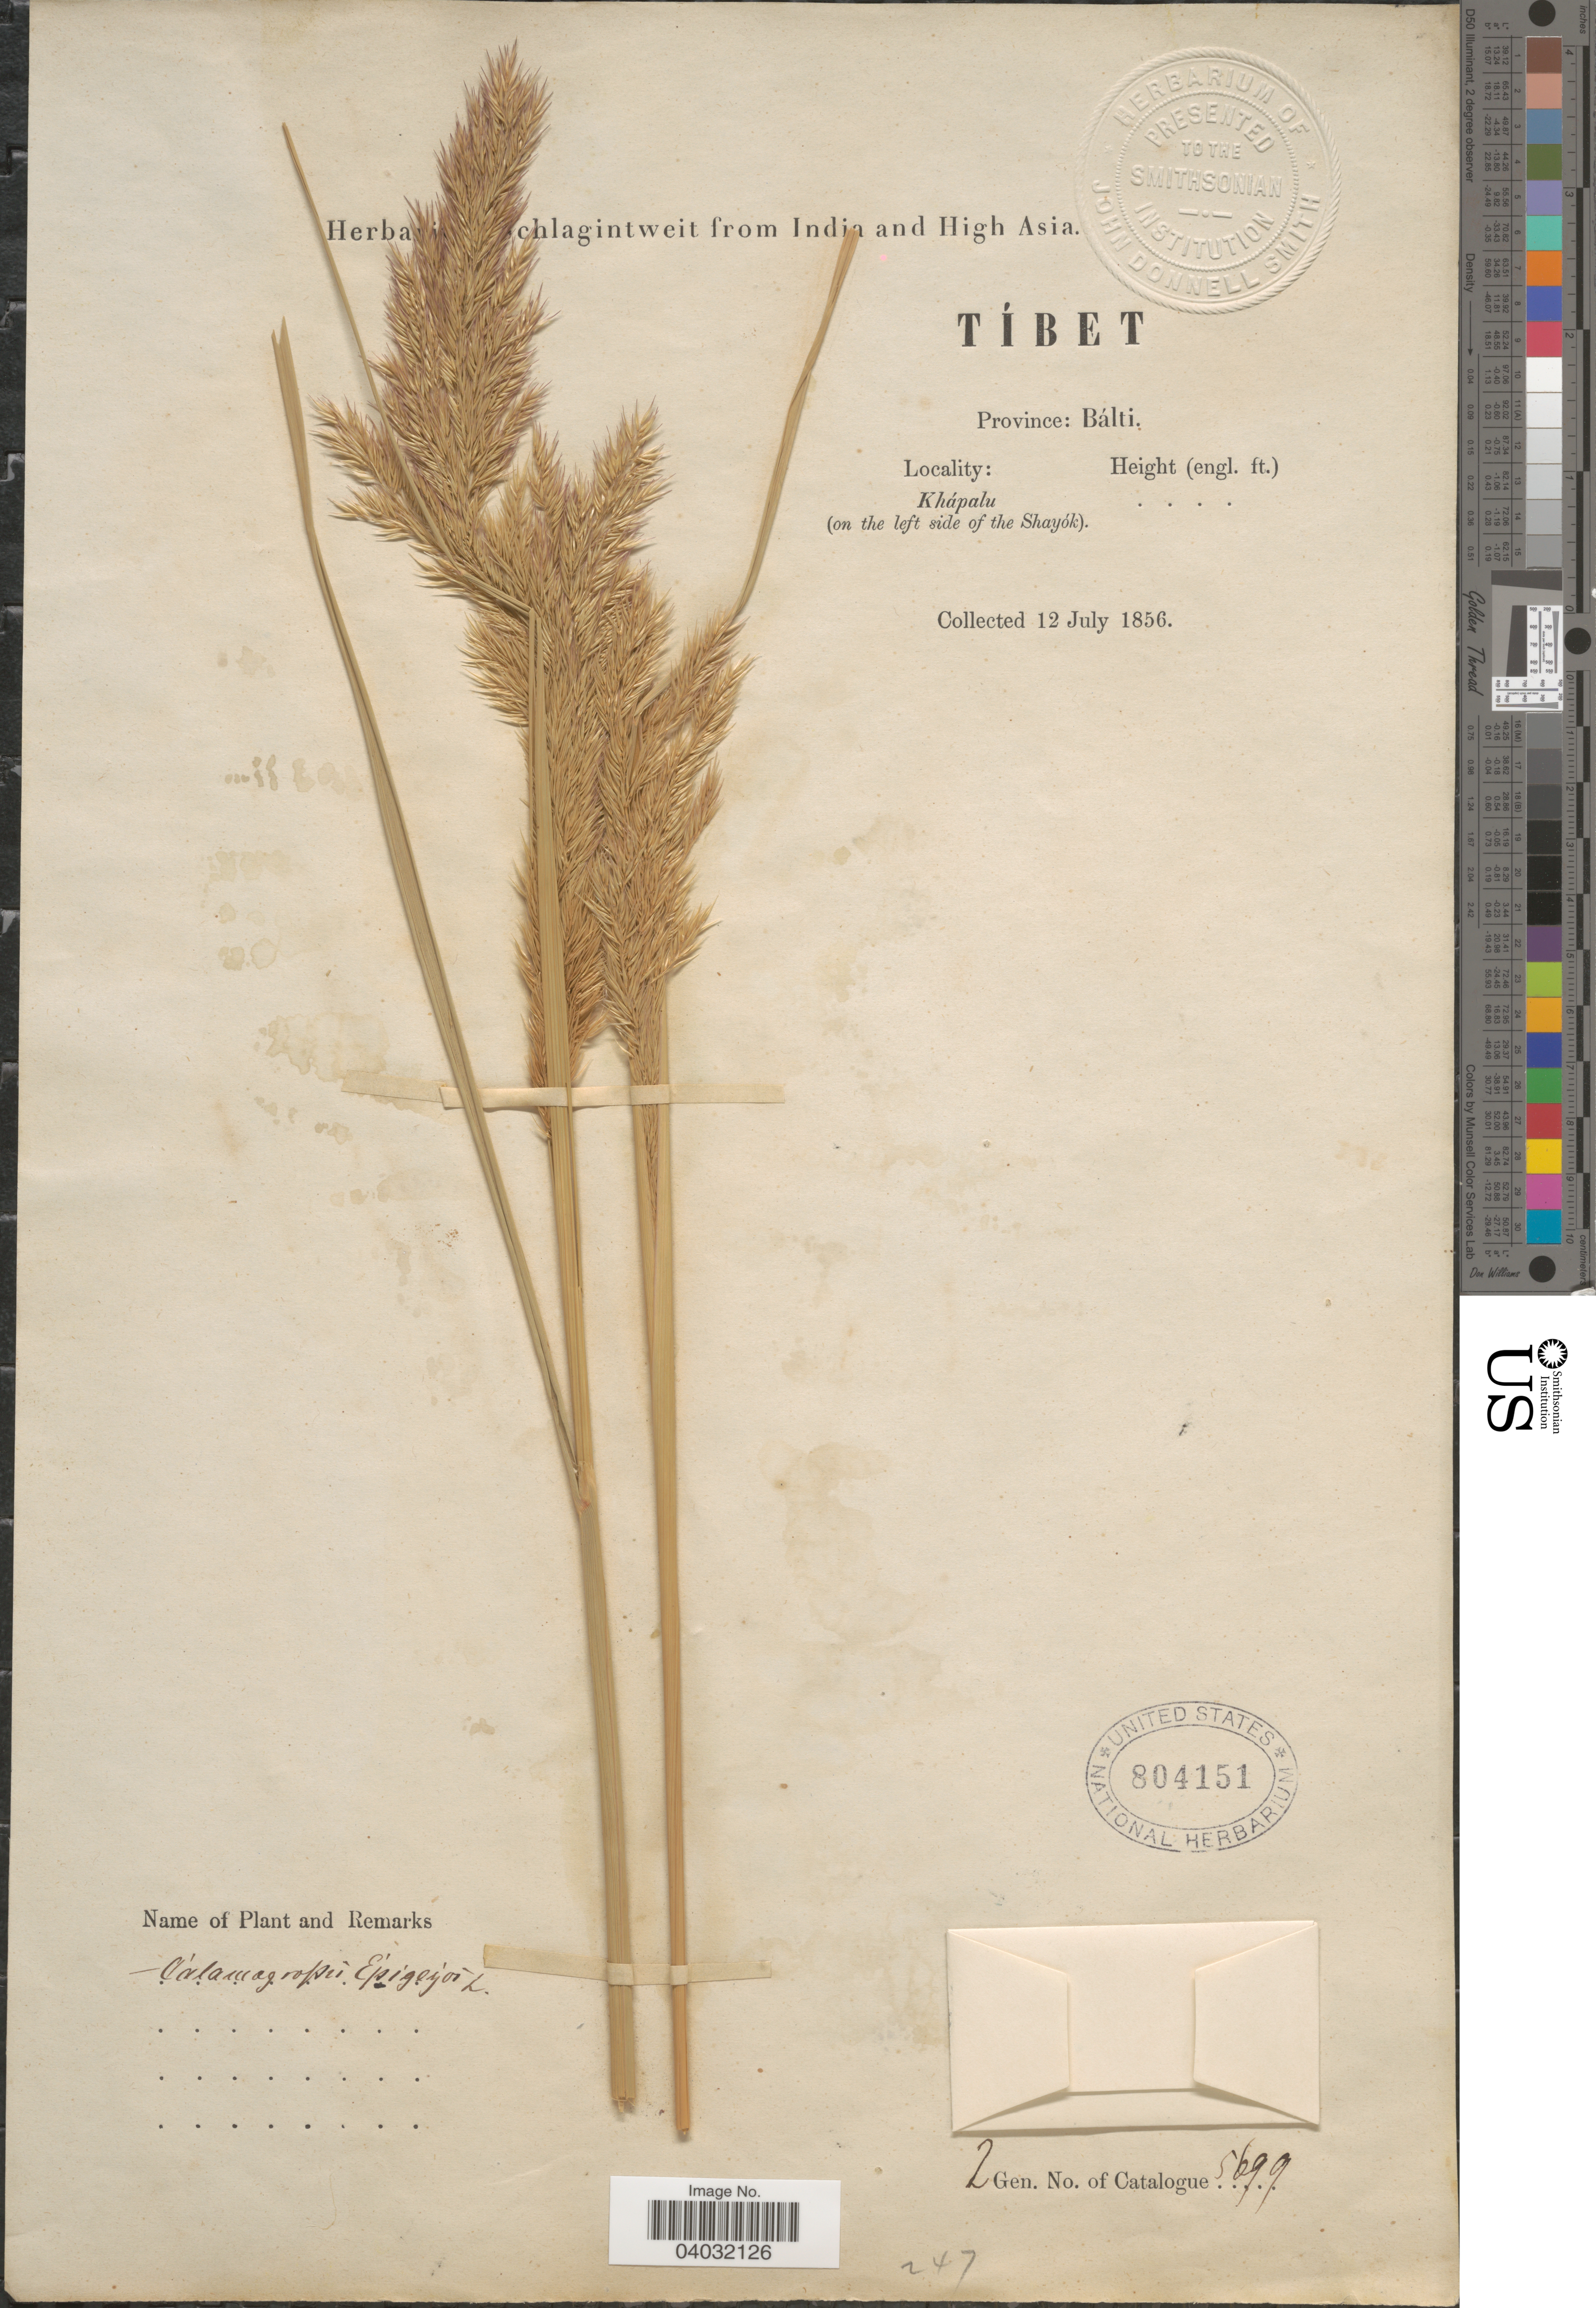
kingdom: Plantae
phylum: Tracheophyta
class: Liliopsida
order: Poales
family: Poaceae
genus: Calamagrostis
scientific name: Calamagrostis epigeios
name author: (L.) Roth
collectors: ex herb. Schlagintweit from India and High Asia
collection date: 1856-07-12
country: China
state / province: Xizang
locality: Tíbet. Province: Bálti. Khápalu (on the left side of the Shayók).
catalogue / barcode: US 804151